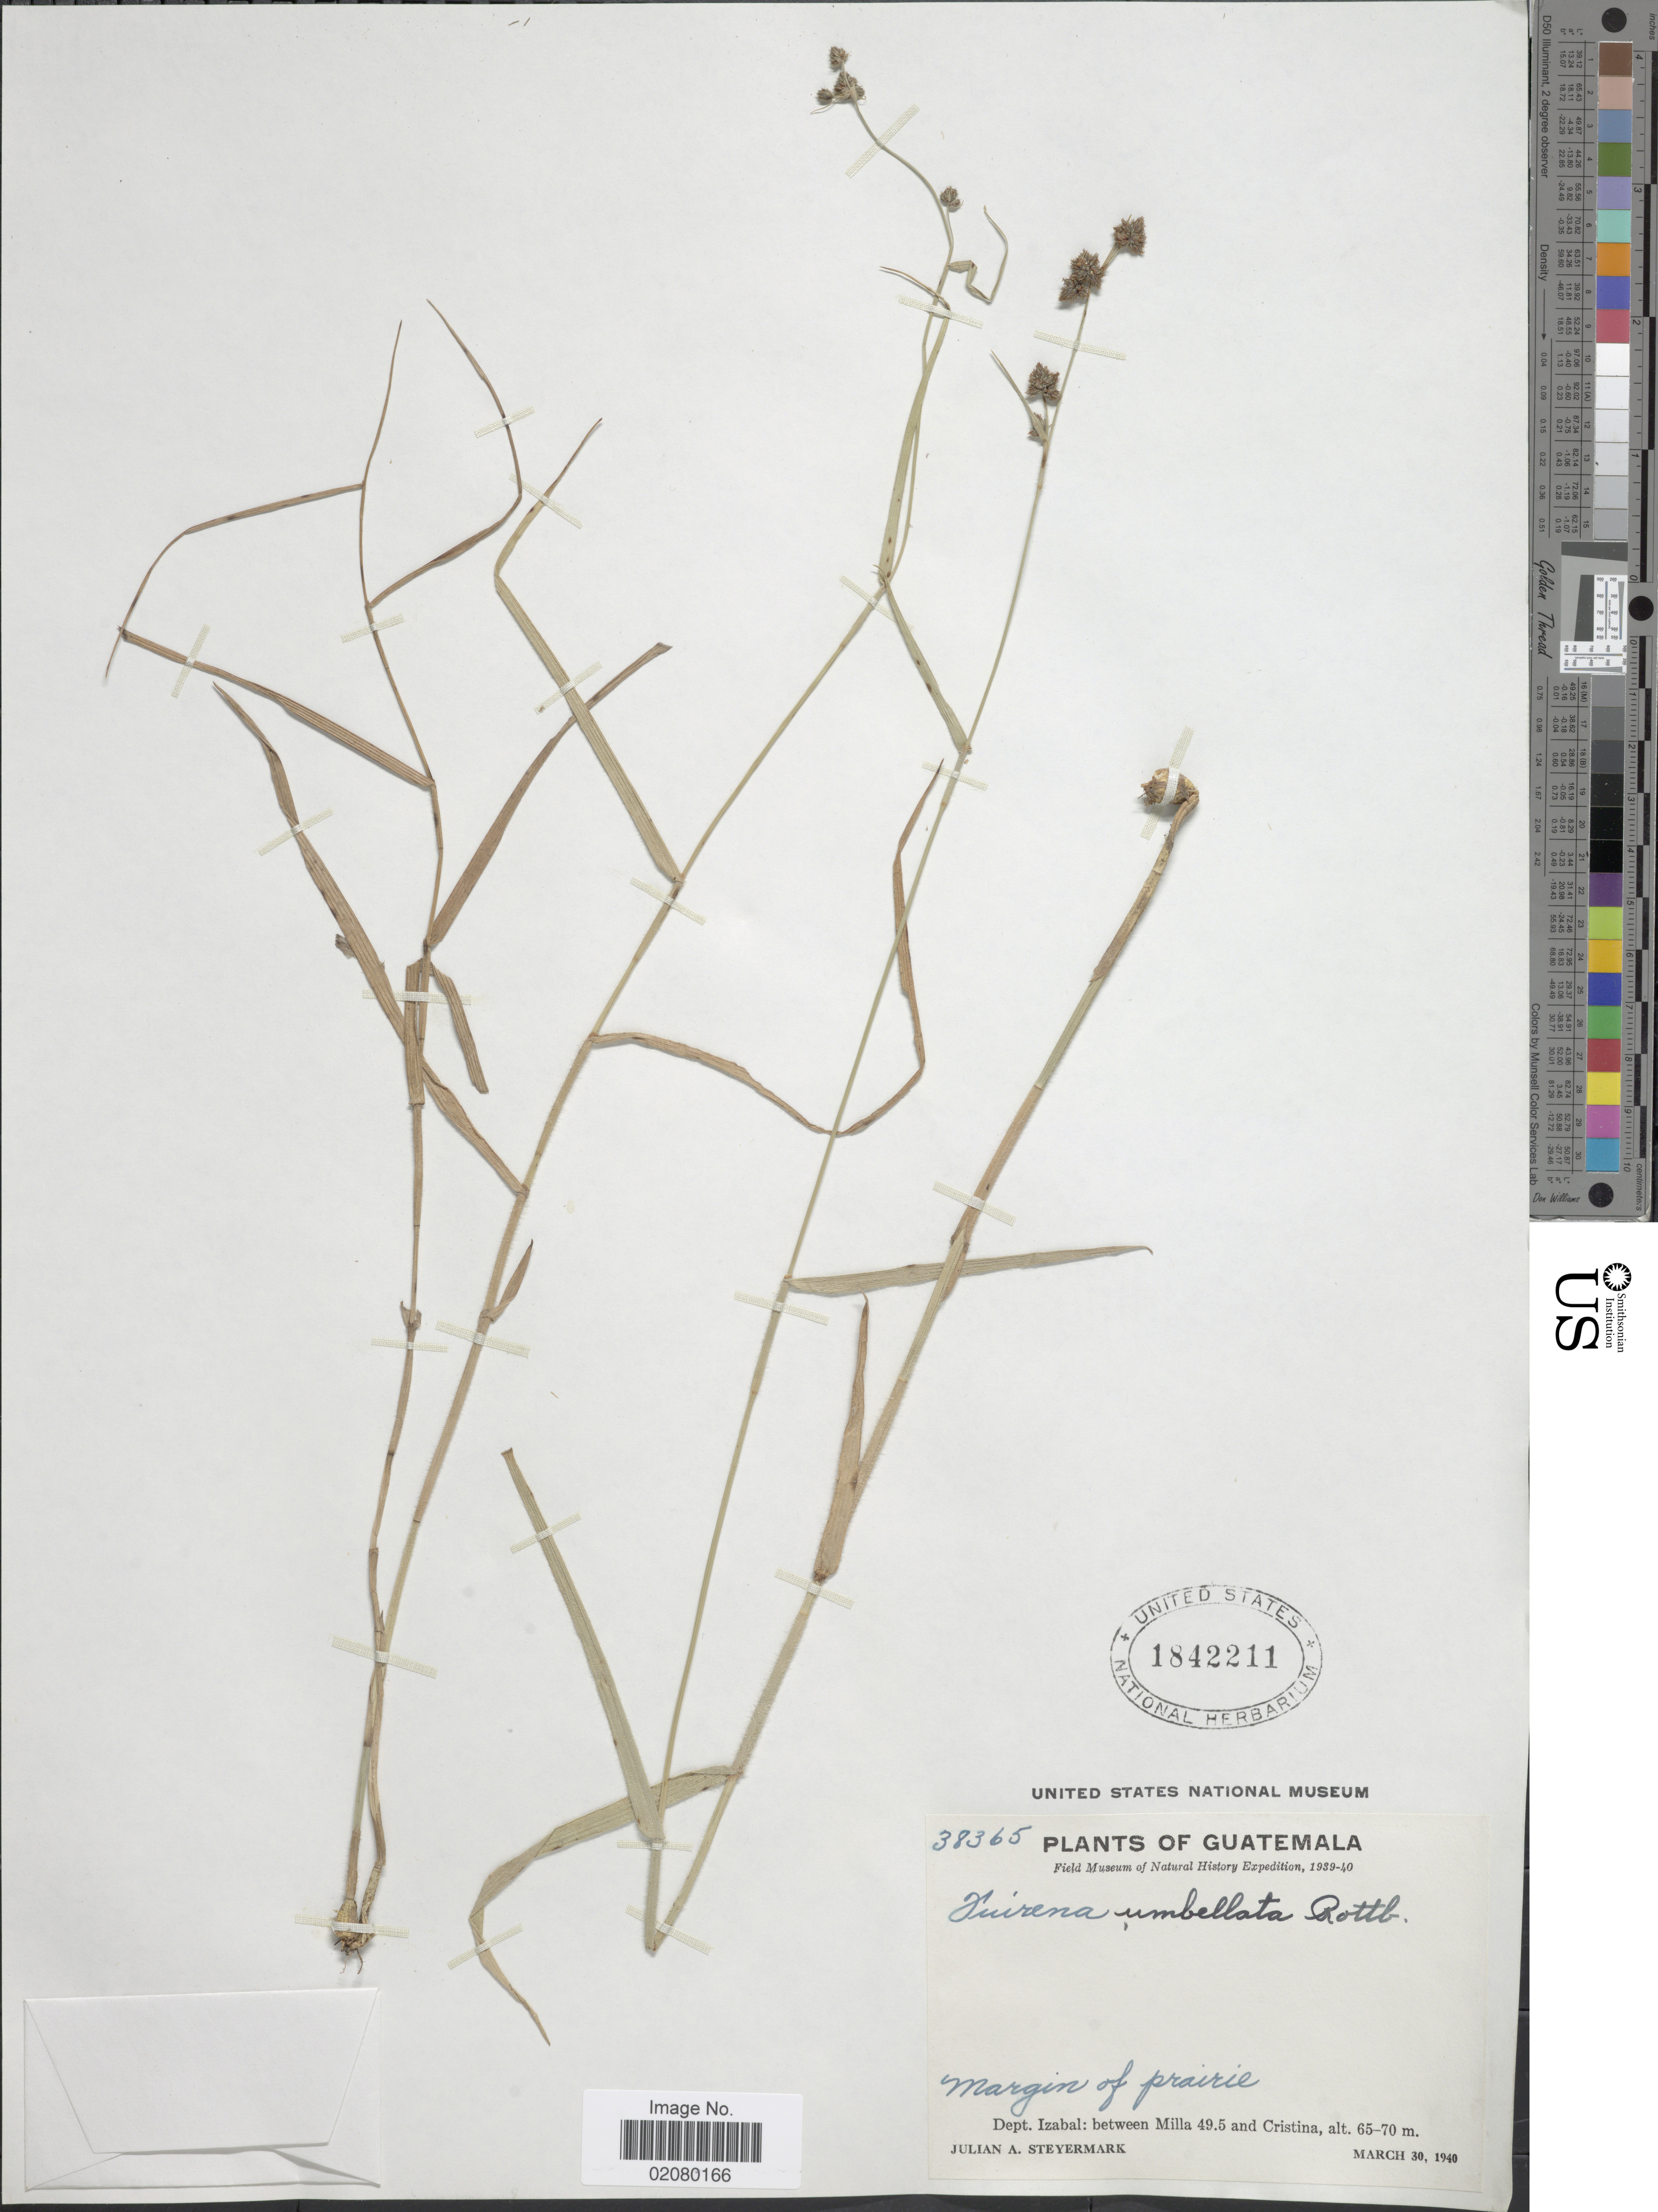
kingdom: Plantae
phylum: Tracheophyta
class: Liliopsida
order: Poales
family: Cyperaceae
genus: Fuirena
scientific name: Fuirena umbellata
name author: Rottb.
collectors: J. Steyermark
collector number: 38365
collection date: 1940-03-30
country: Guatemala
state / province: Izabal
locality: Margin of prairie. Dept. Izabal: between Mills 49.5 and Cristina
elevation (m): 65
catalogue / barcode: US 1842211